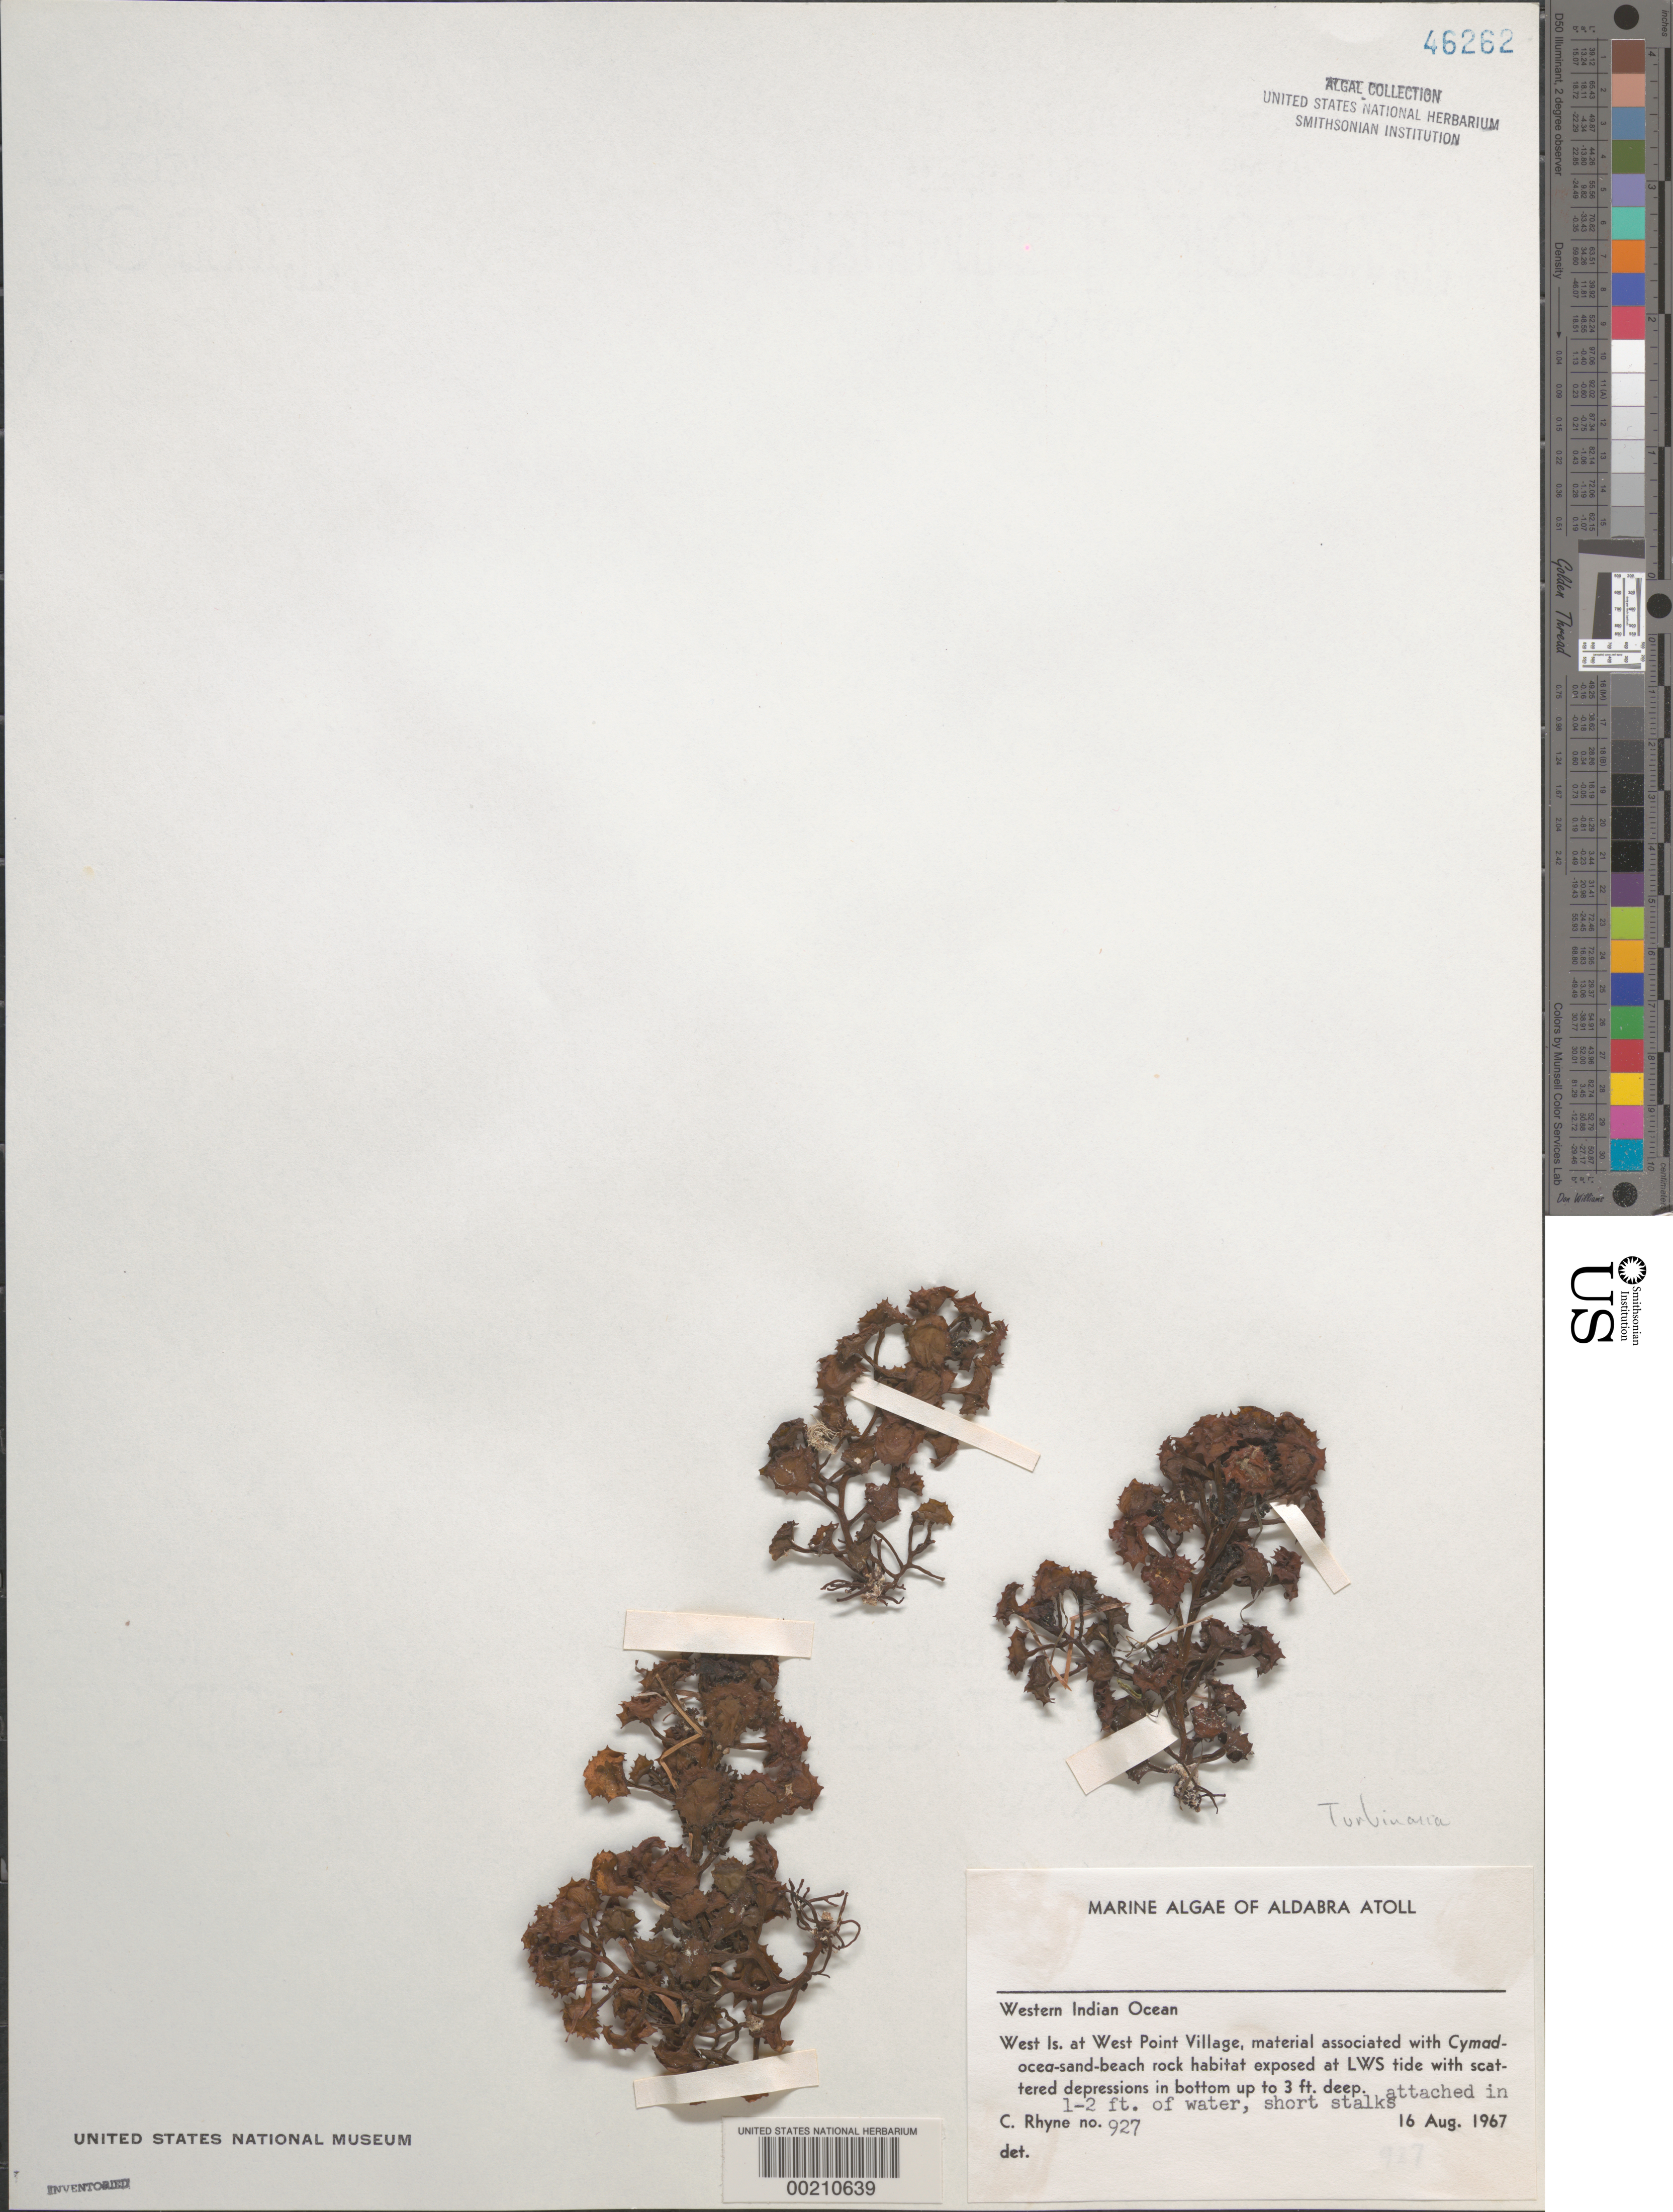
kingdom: Chromista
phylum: Ochrophyta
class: Phaeophyceae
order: Fucales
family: Sargassaceae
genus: Turbinaria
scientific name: Turbinaria sp.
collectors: C. Rhyne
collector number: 927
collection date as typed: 16 Aug 1967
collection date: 1967-08-16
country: Seychelles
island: Aldabra Atoll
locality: West Islet, West Point Village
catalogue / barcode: US 46262